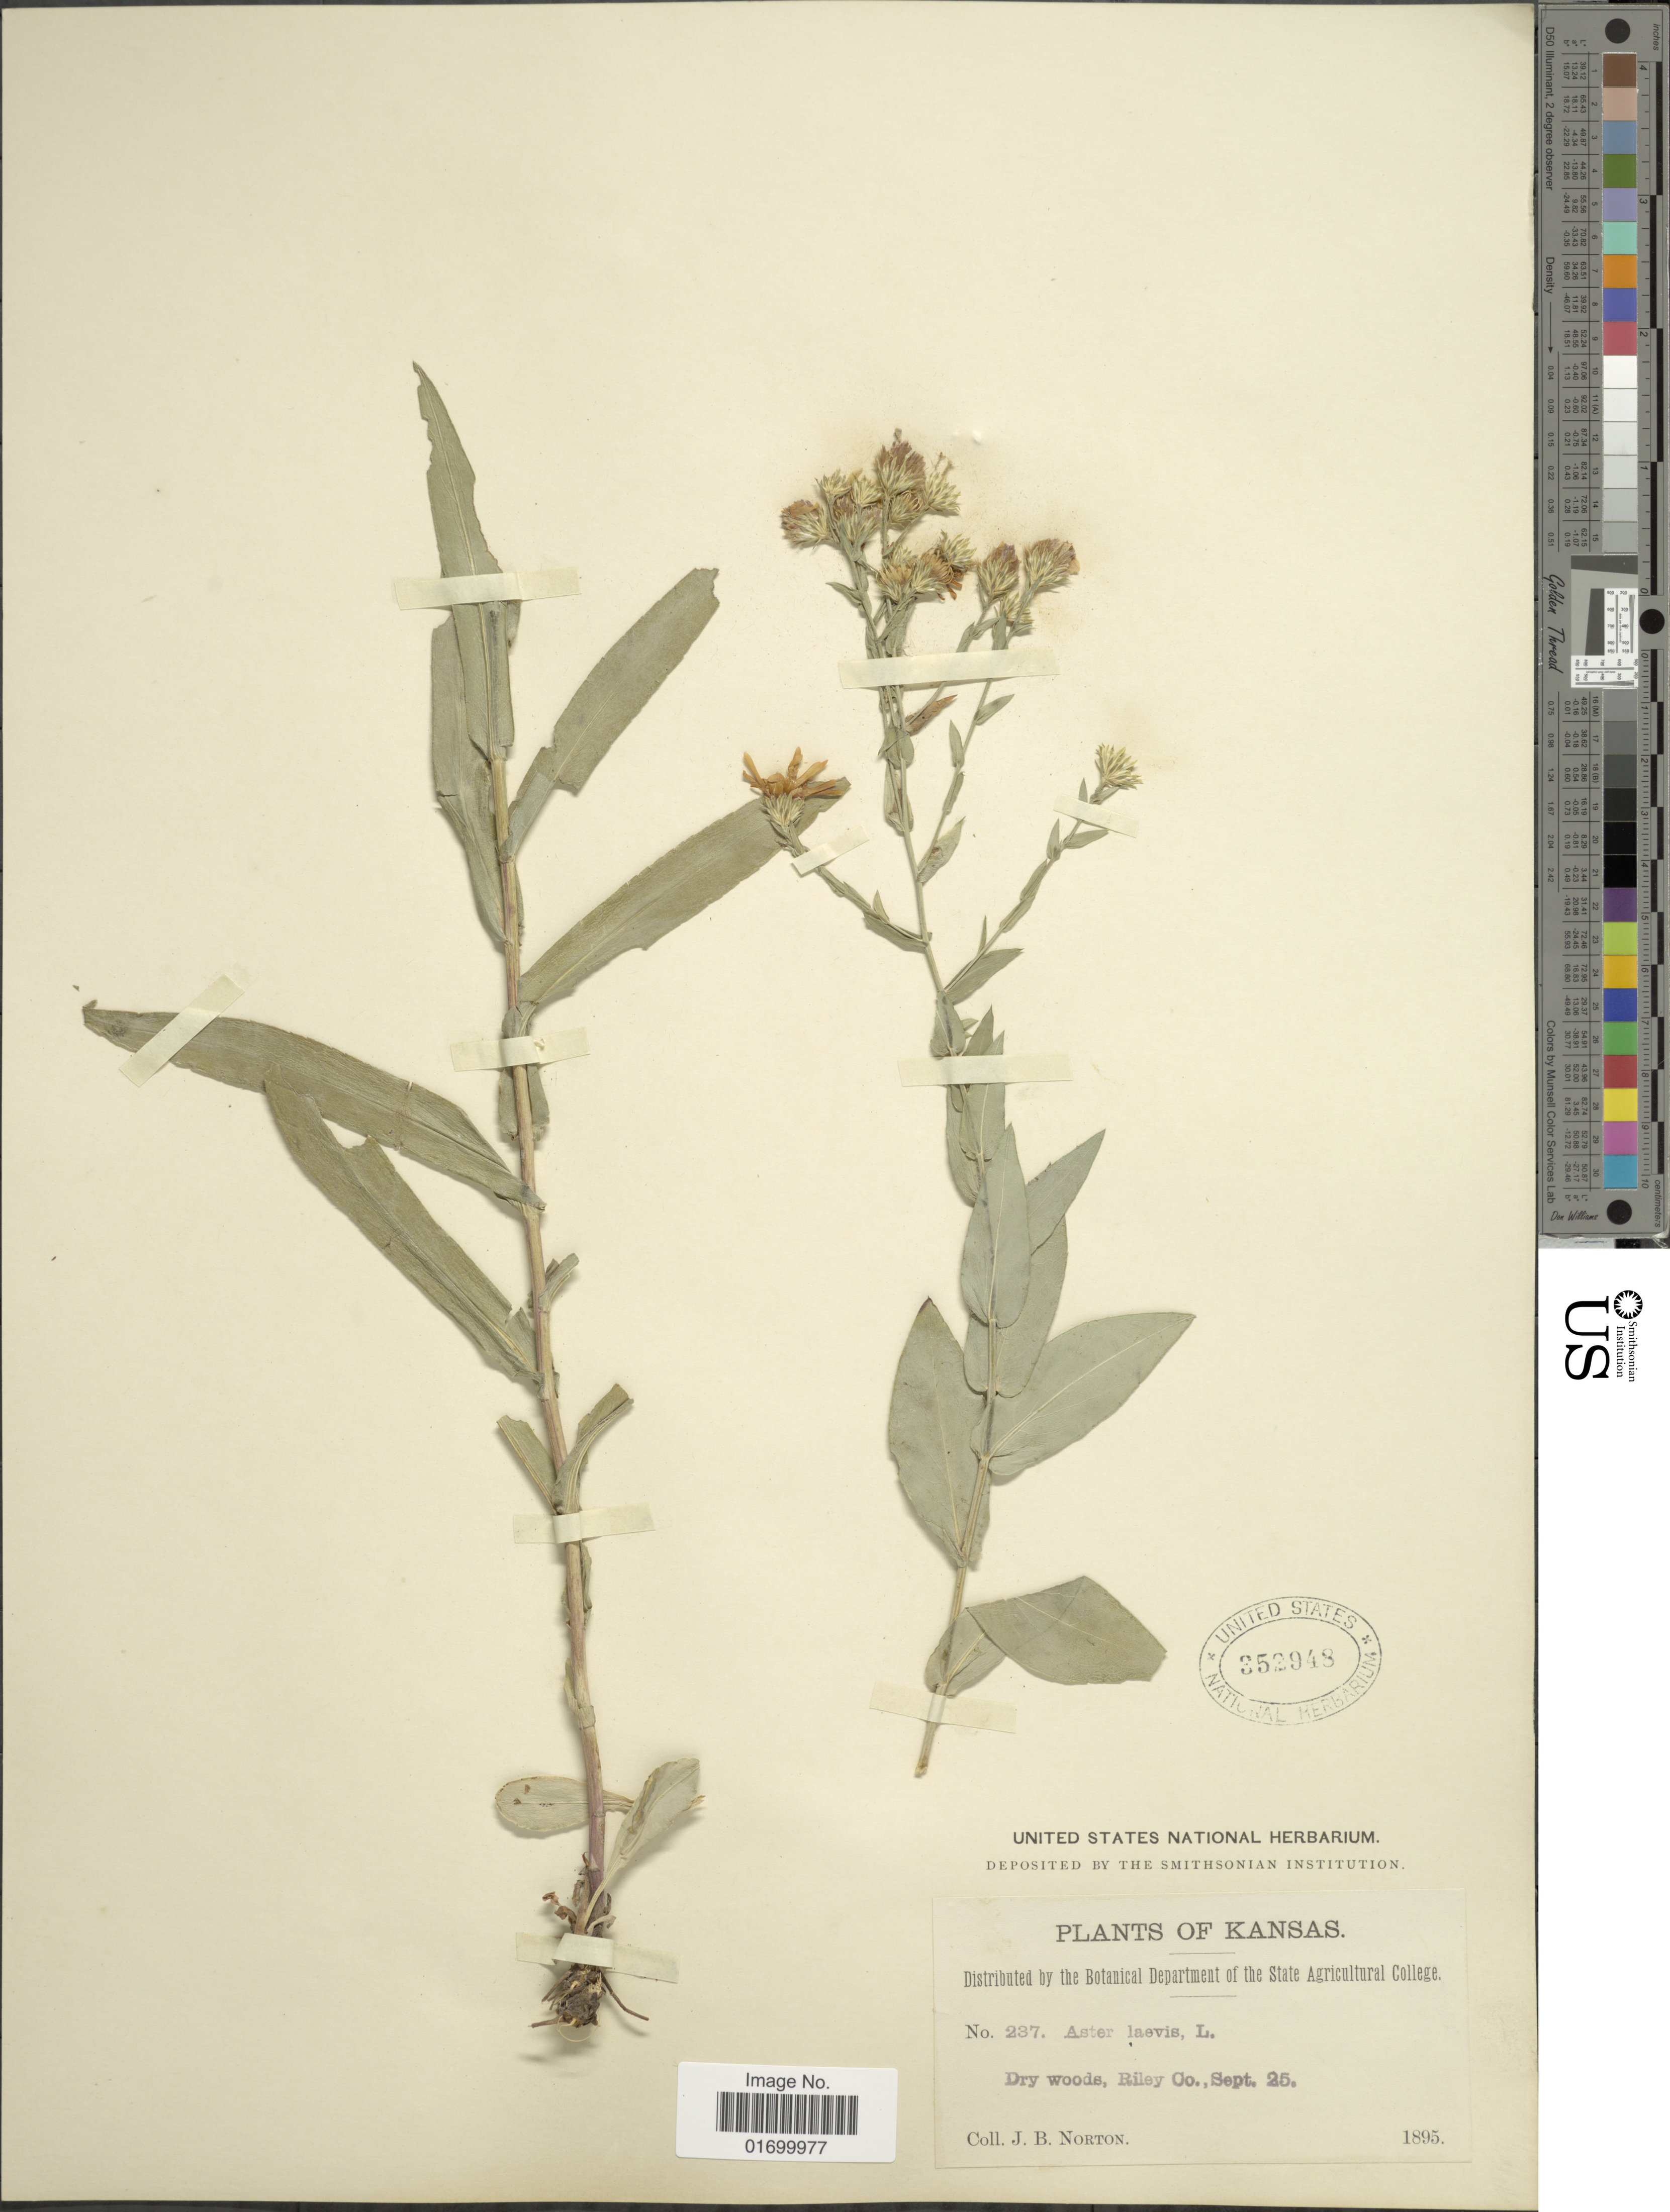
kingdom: Plantae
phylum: Tracheophyta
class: Magnoliopsida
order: Asterales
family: Asteraceae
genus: Symphyotrichum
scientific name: Symphyotrichum laeve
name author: (L.) Á. Löve & D. Löve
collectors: J. B. Norton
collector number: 237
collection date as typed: Transcribed d/m/y: /9/25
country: United States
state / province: Kansas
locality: Riley Co.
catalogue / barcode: US 352948